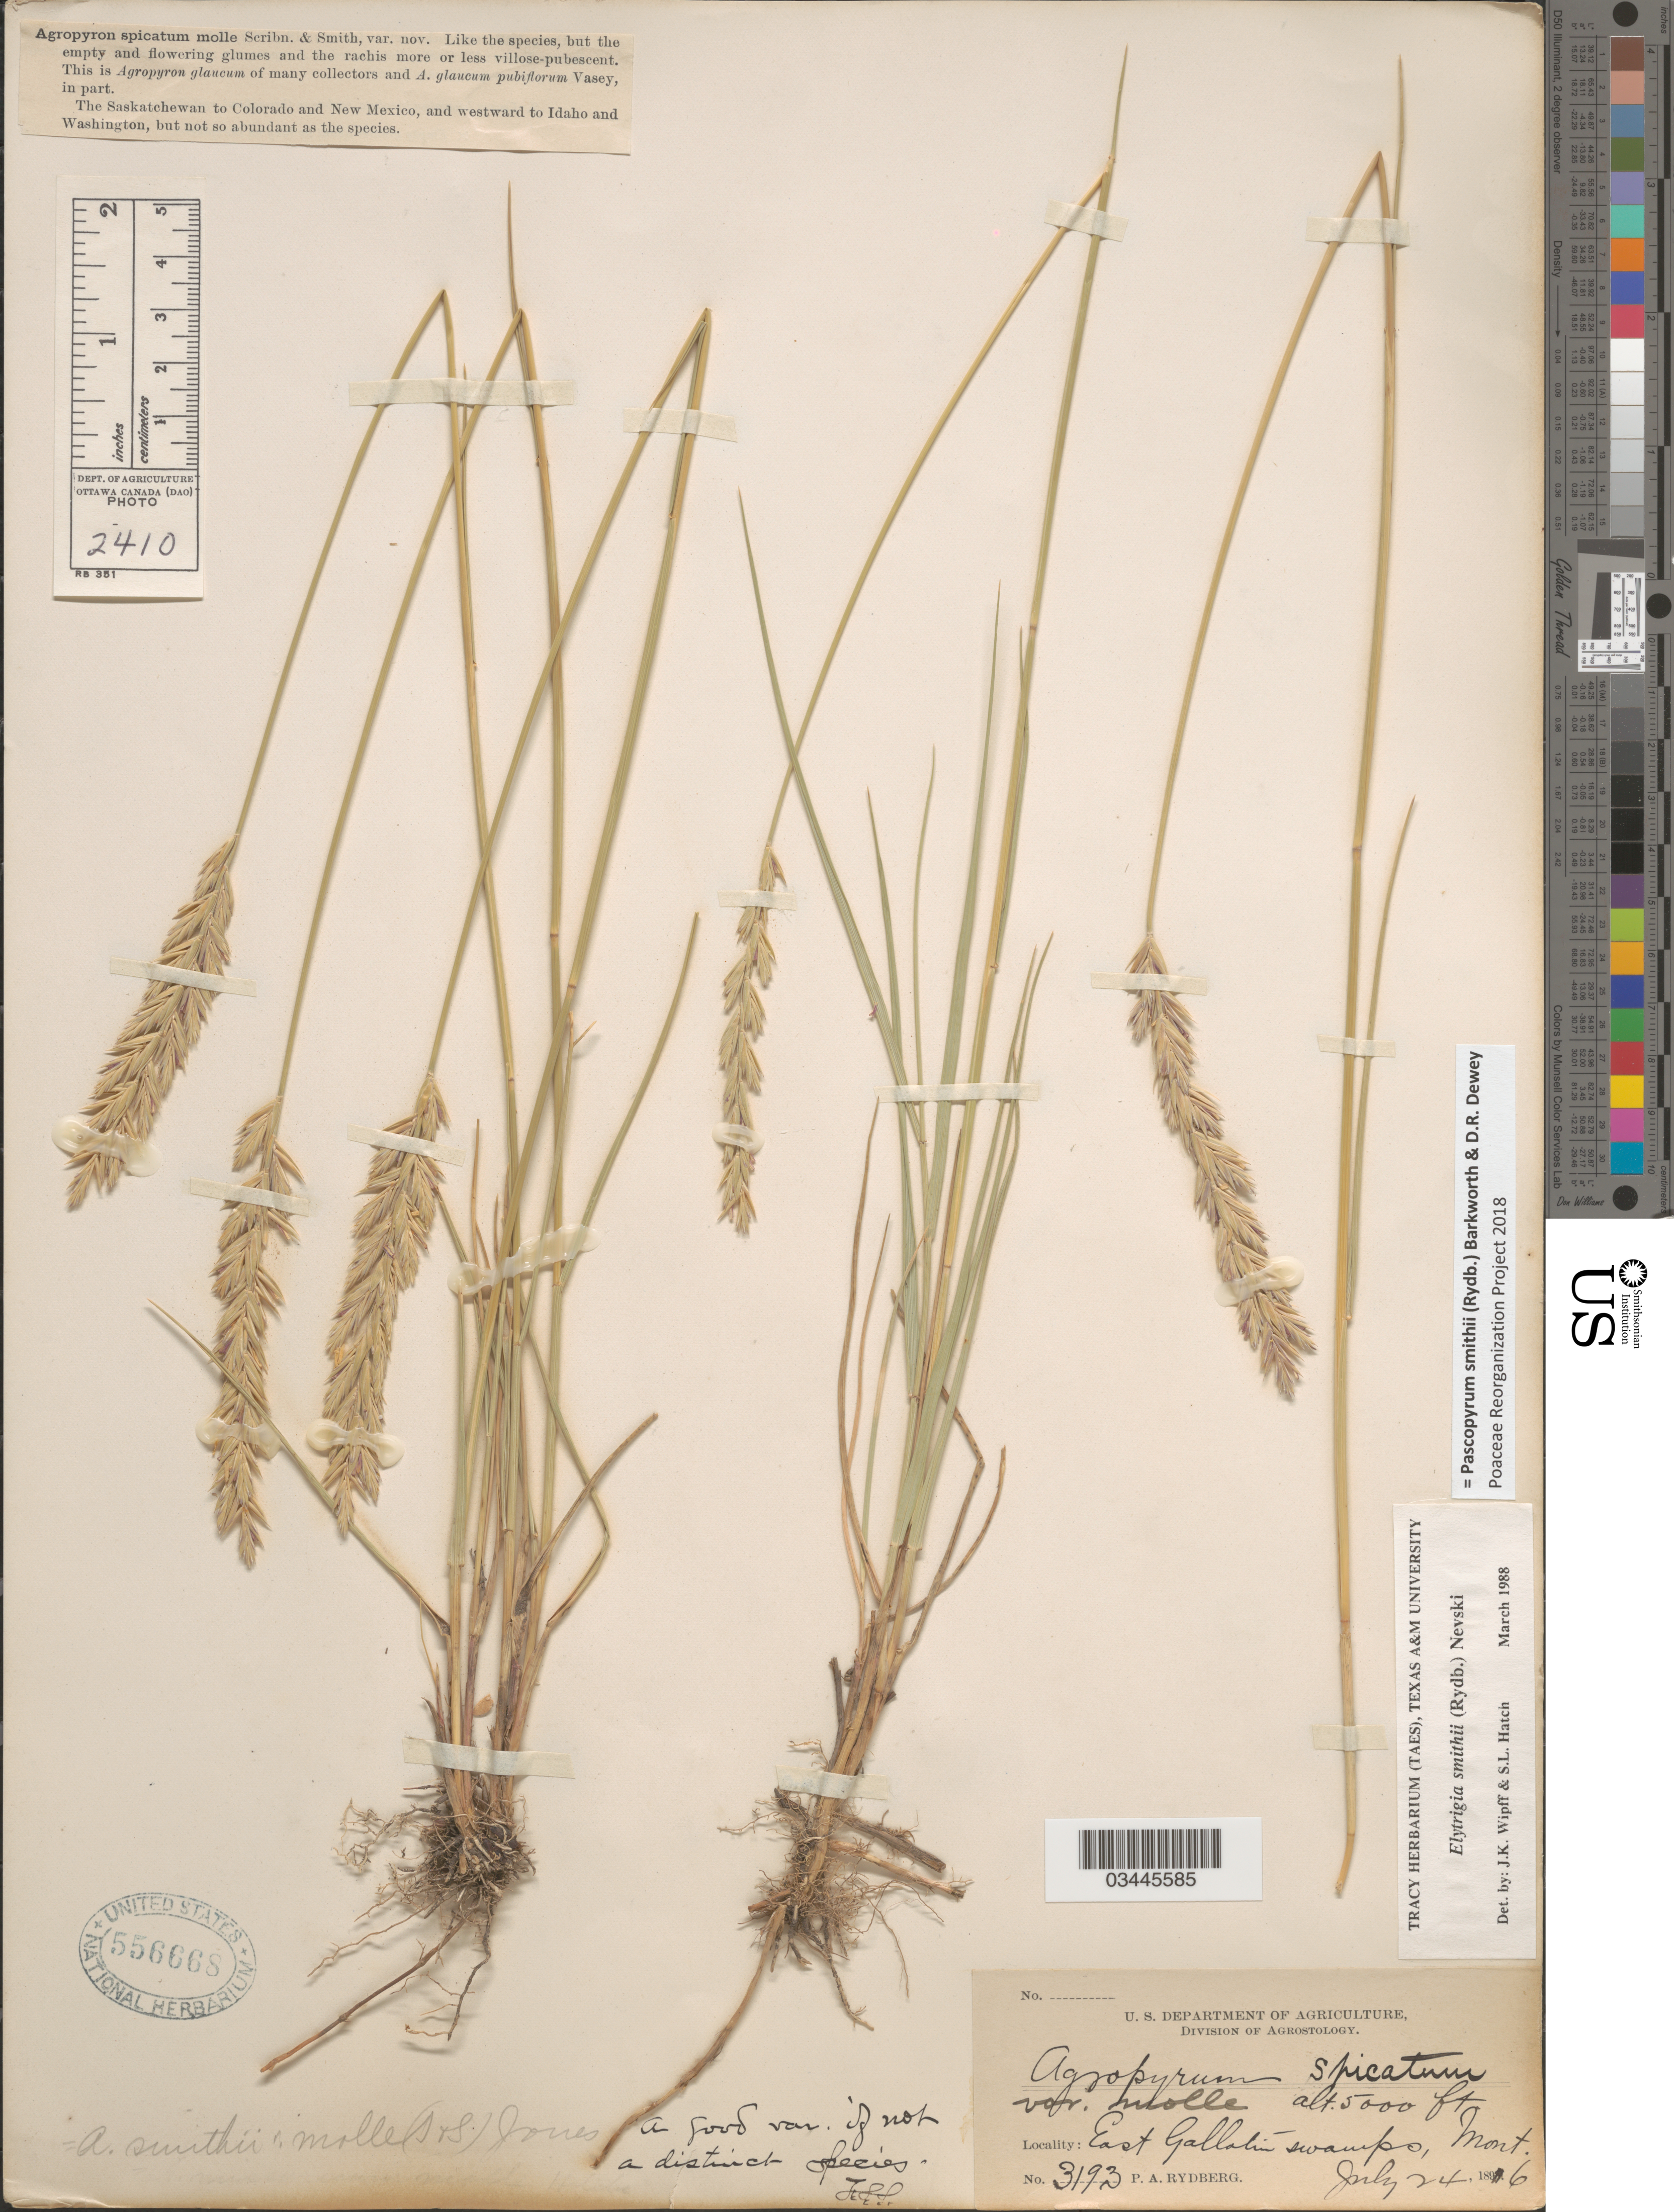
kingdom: Plantae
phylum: Tracheophyta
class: Liliopsida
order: Poales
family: Poaceae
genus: Pascopyrum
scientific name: Pascopyrum smithii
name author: (Rydb.) Barkworth & Dewey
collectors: P. A. Rydberg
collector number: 3193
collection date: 1896-07-24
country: United States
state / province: Montana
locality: East Gallatin swamps.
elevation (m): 1524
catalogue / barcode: US 556668